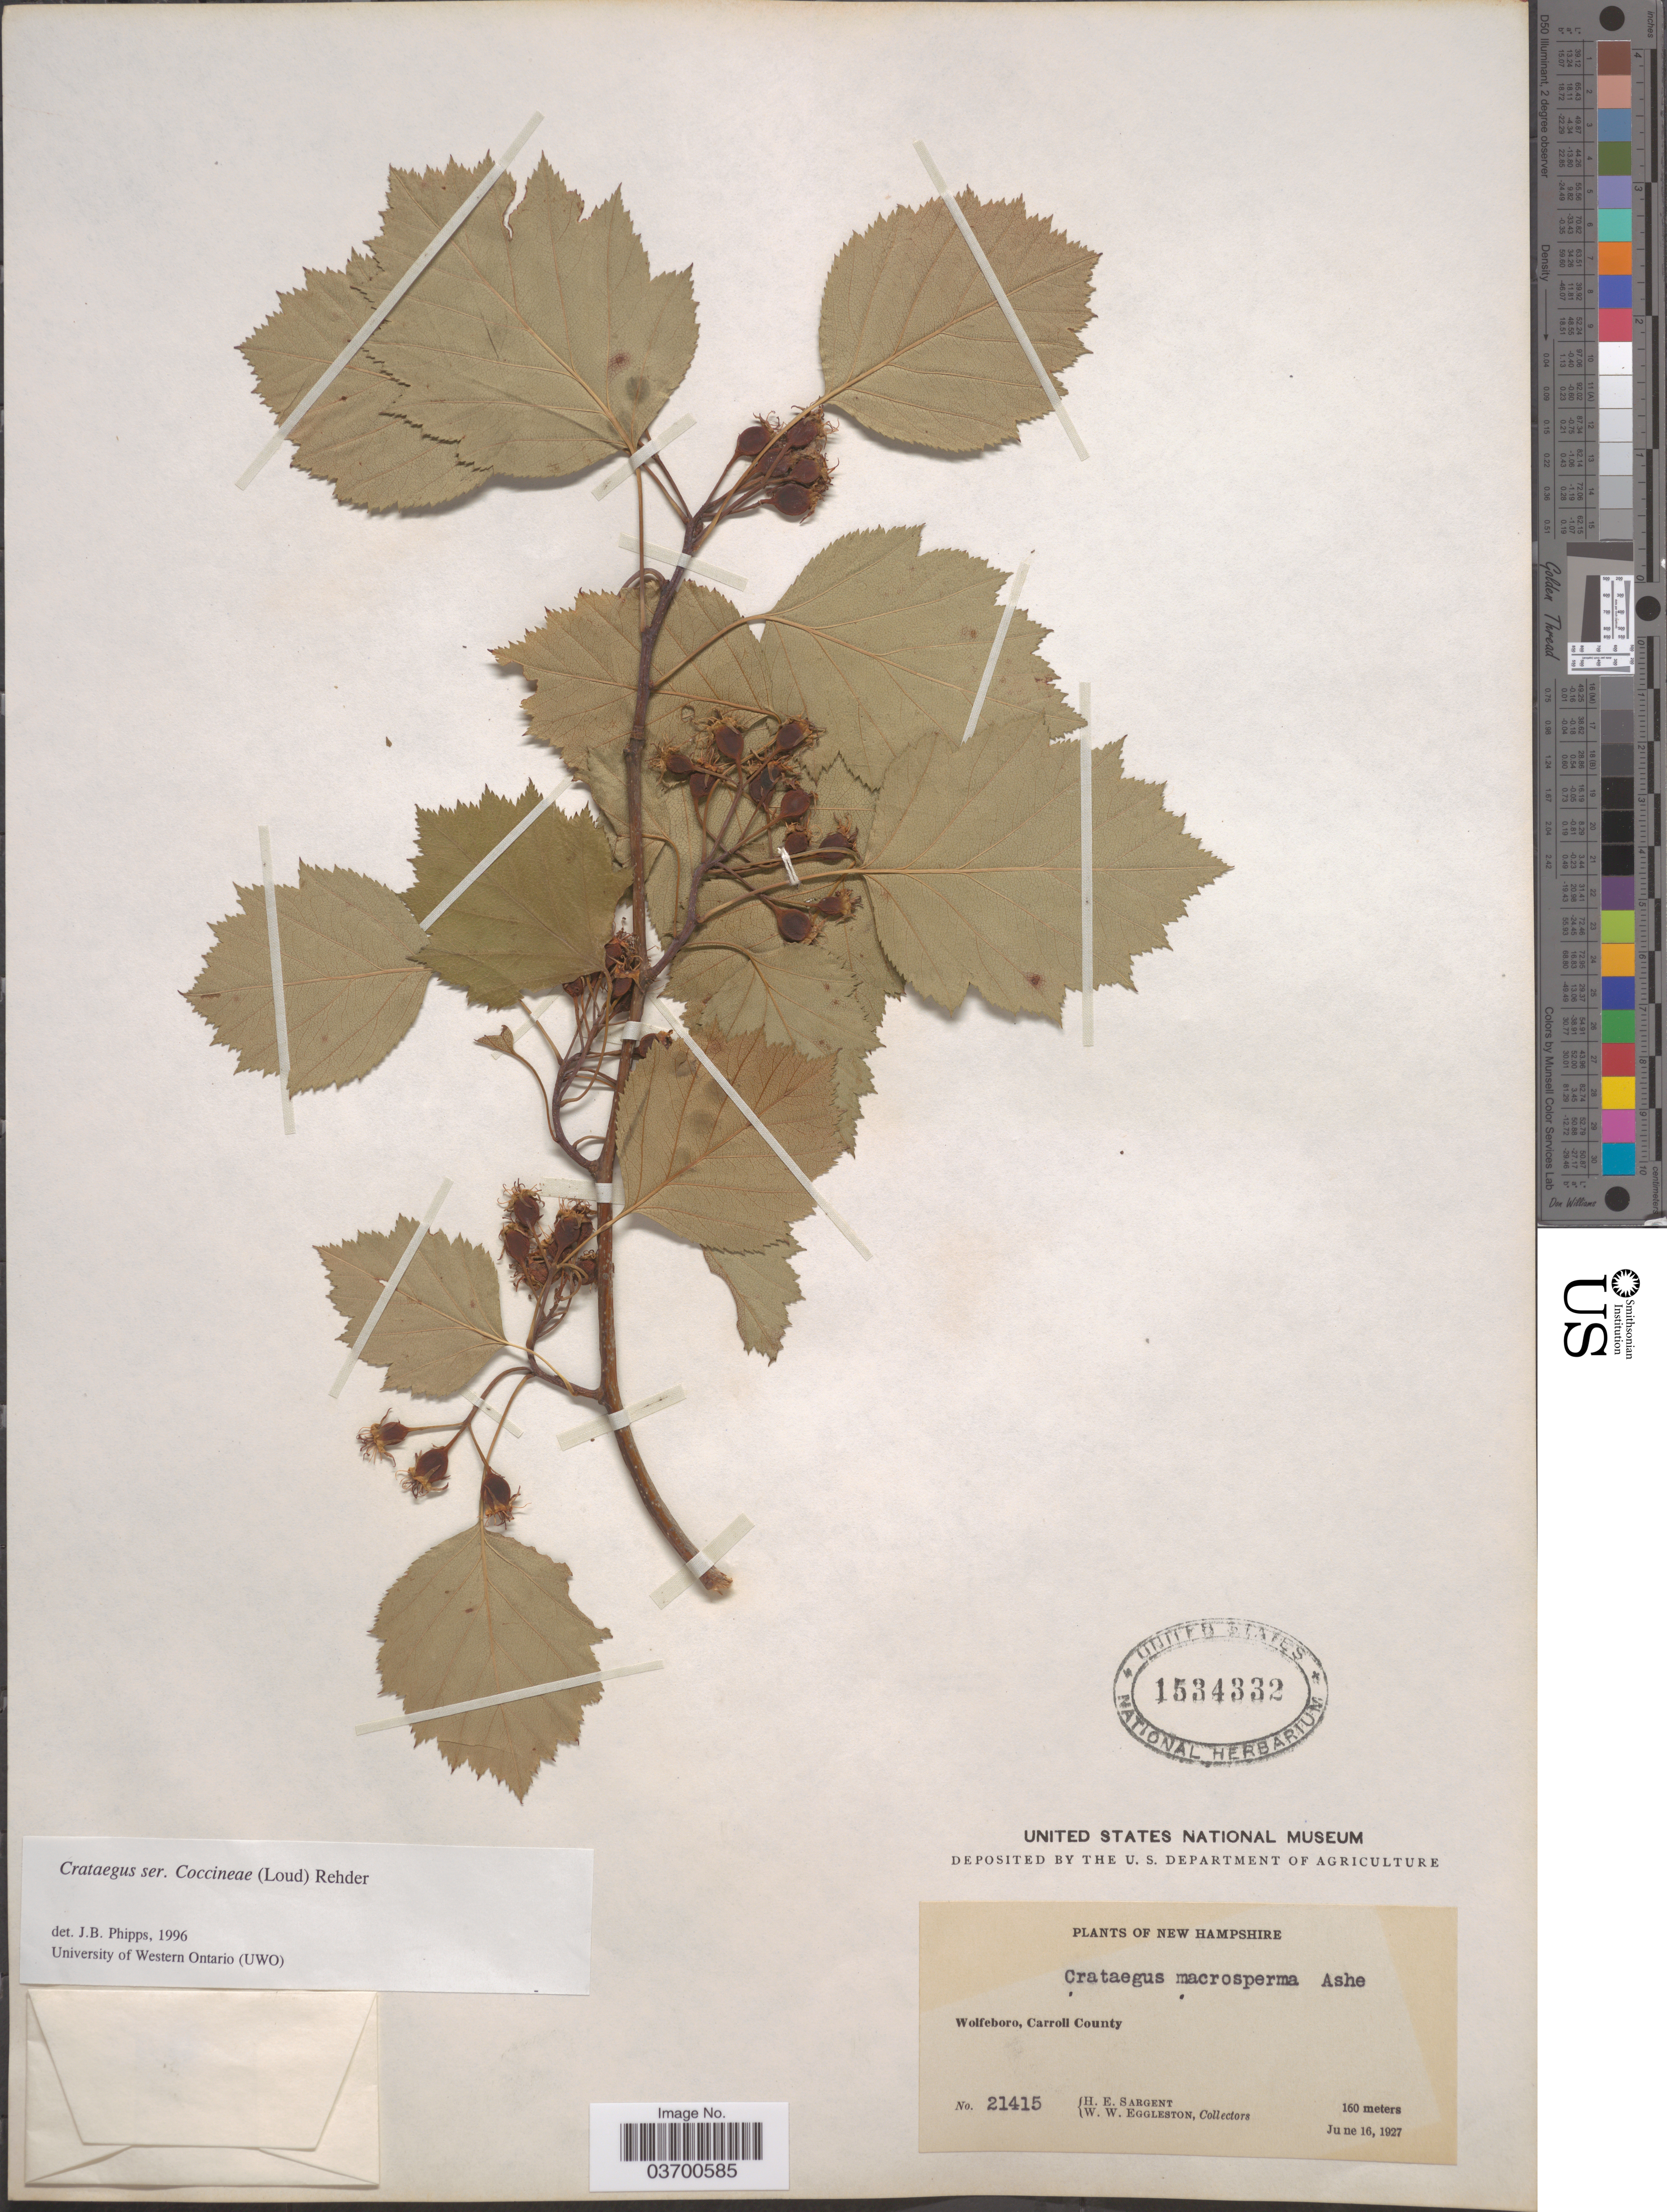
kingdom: Plantae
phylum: Tracheophyta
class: Magnoliopsida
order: Rosales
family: Rosaceae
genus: Crataegus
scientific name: Crataegus macrosperma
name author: Ashe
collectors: H. Sargent & W. W. Eggleston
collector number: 21415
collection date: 1927-06-16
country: United States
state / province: New Hampshire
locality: Wolfeboro, Carroll County.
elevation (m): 160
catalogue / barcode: US 1534332